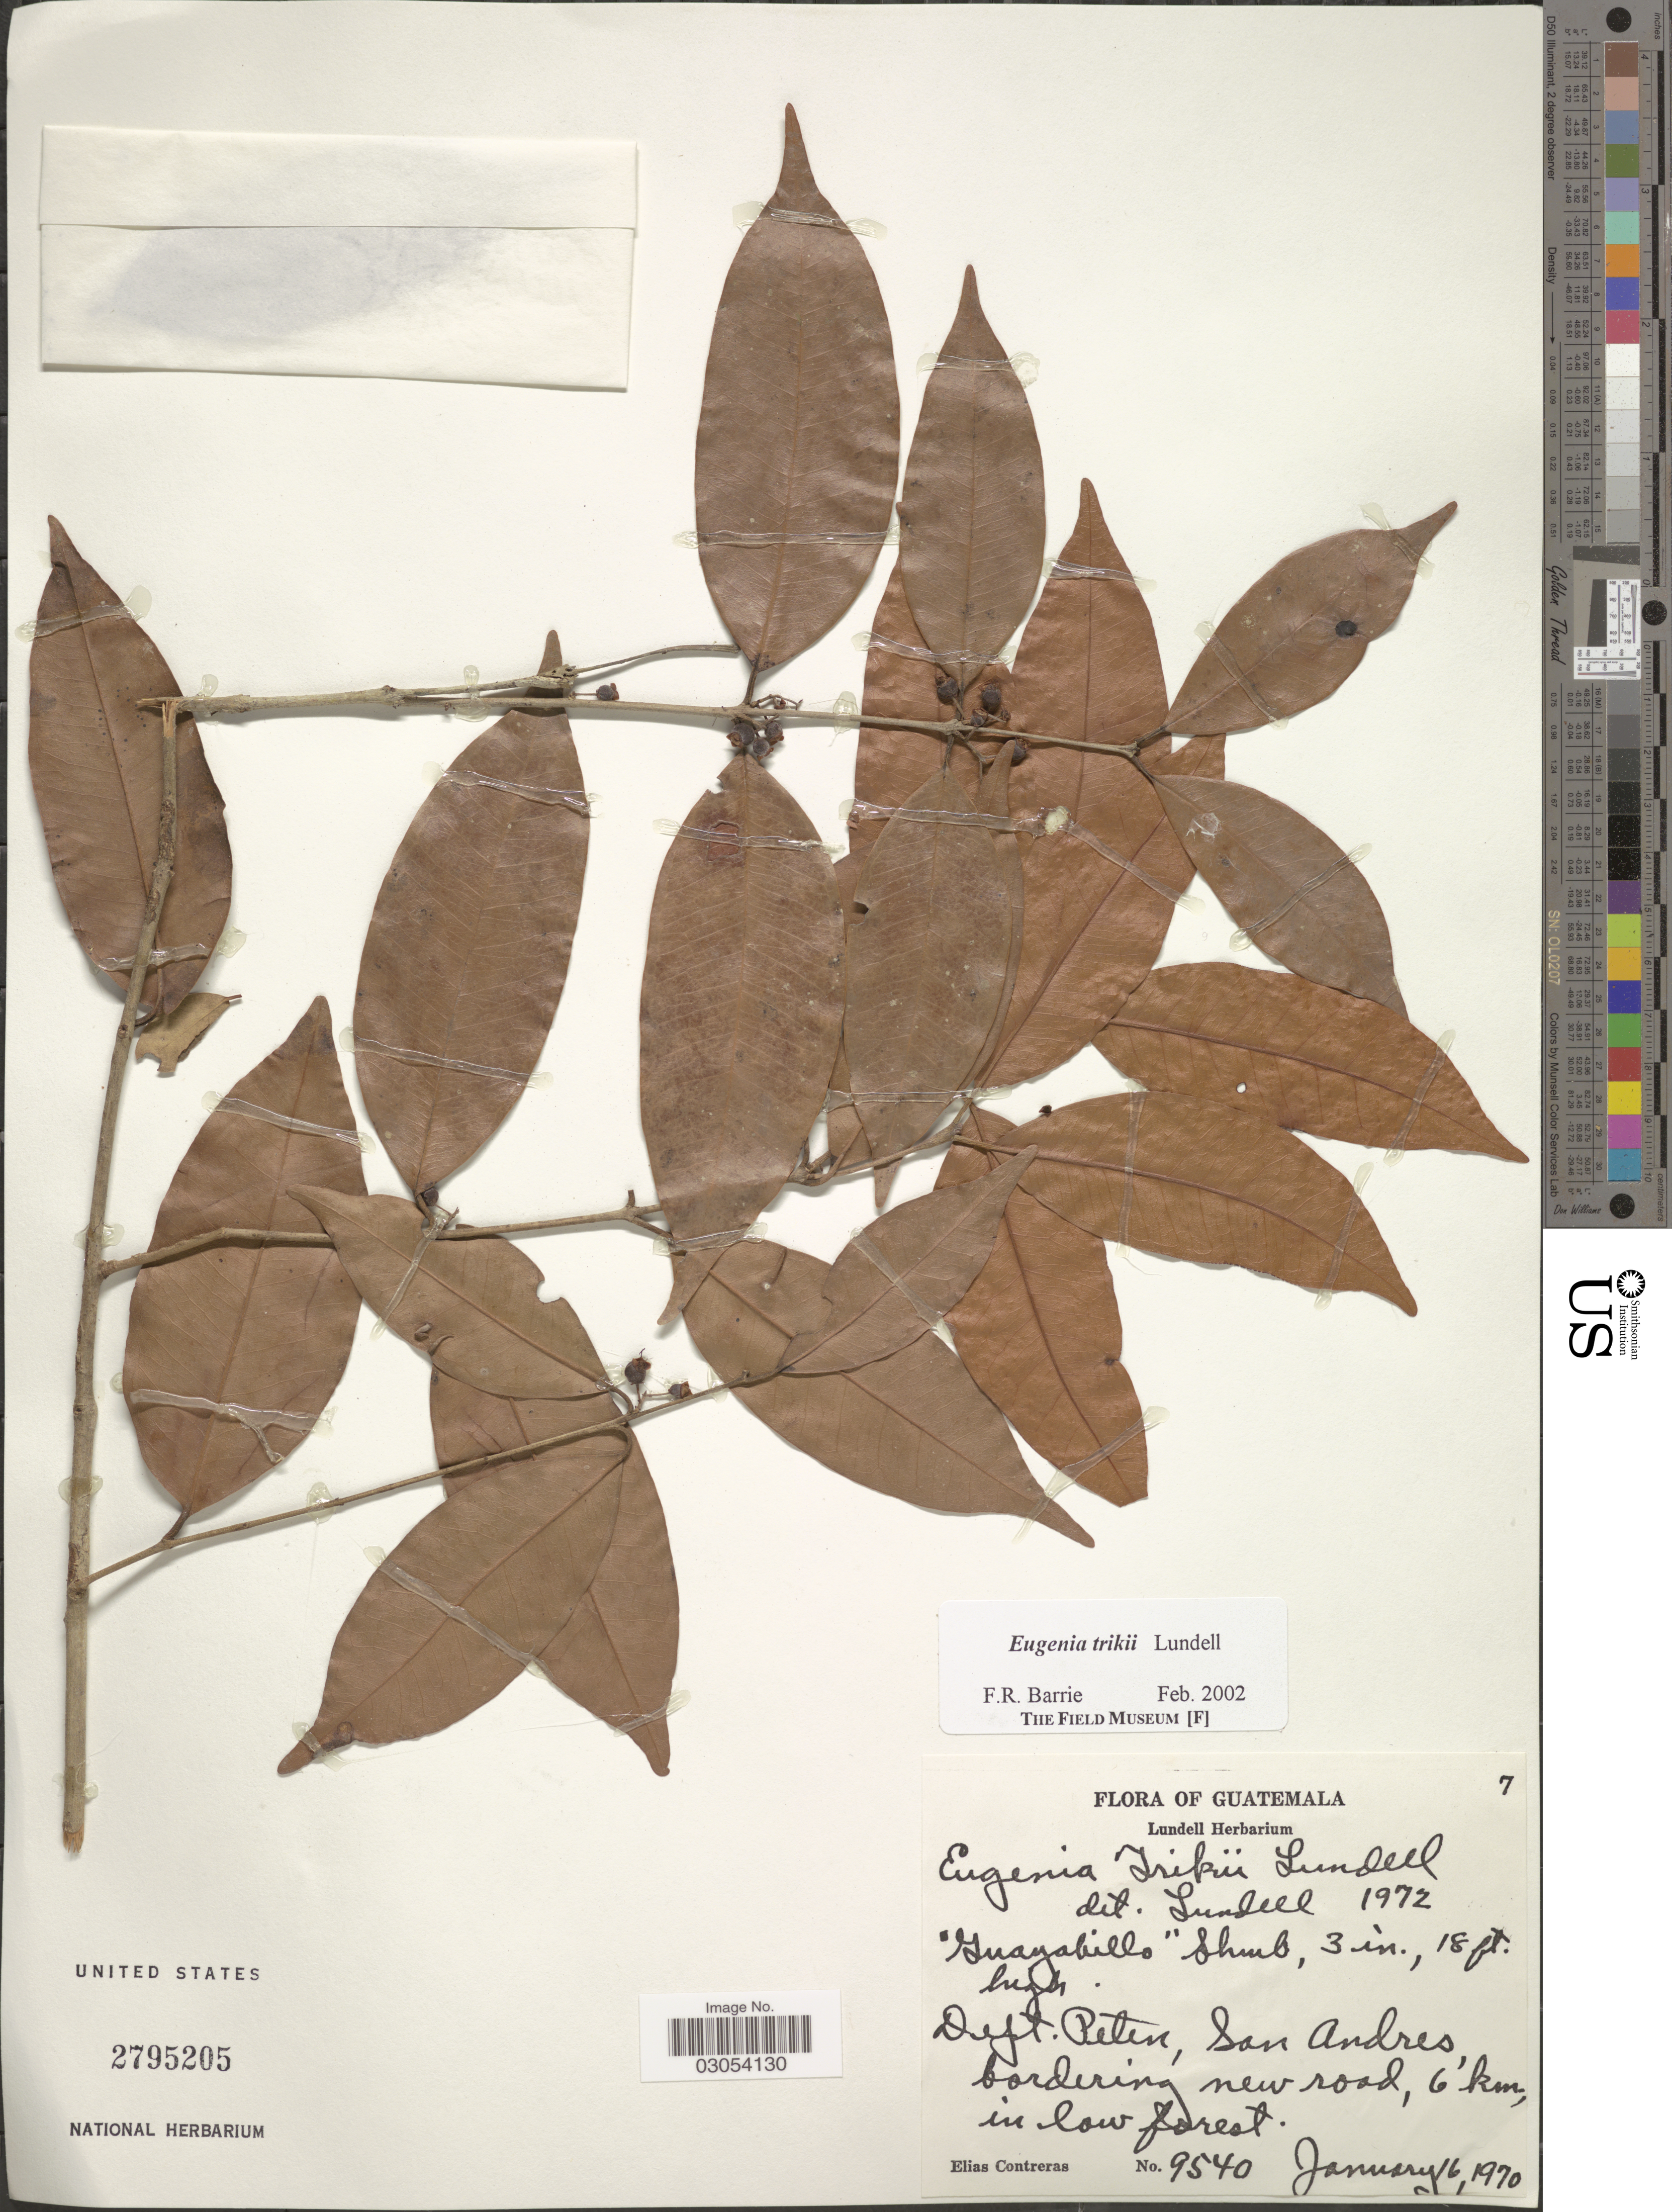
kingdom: Plantae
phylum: Tracheophyta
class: Magnoliopsida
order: Myrtales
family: Myrtaceae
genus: Eugenia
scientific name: Eugenia trikii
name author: Lundell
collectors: E. Contreras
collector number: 9540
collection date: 1970-01-16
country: Guatemala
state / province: El Petén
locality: Dept. Peten, San Andres, bordering new road, 6 km, in low forest.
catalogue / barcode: US 2795205